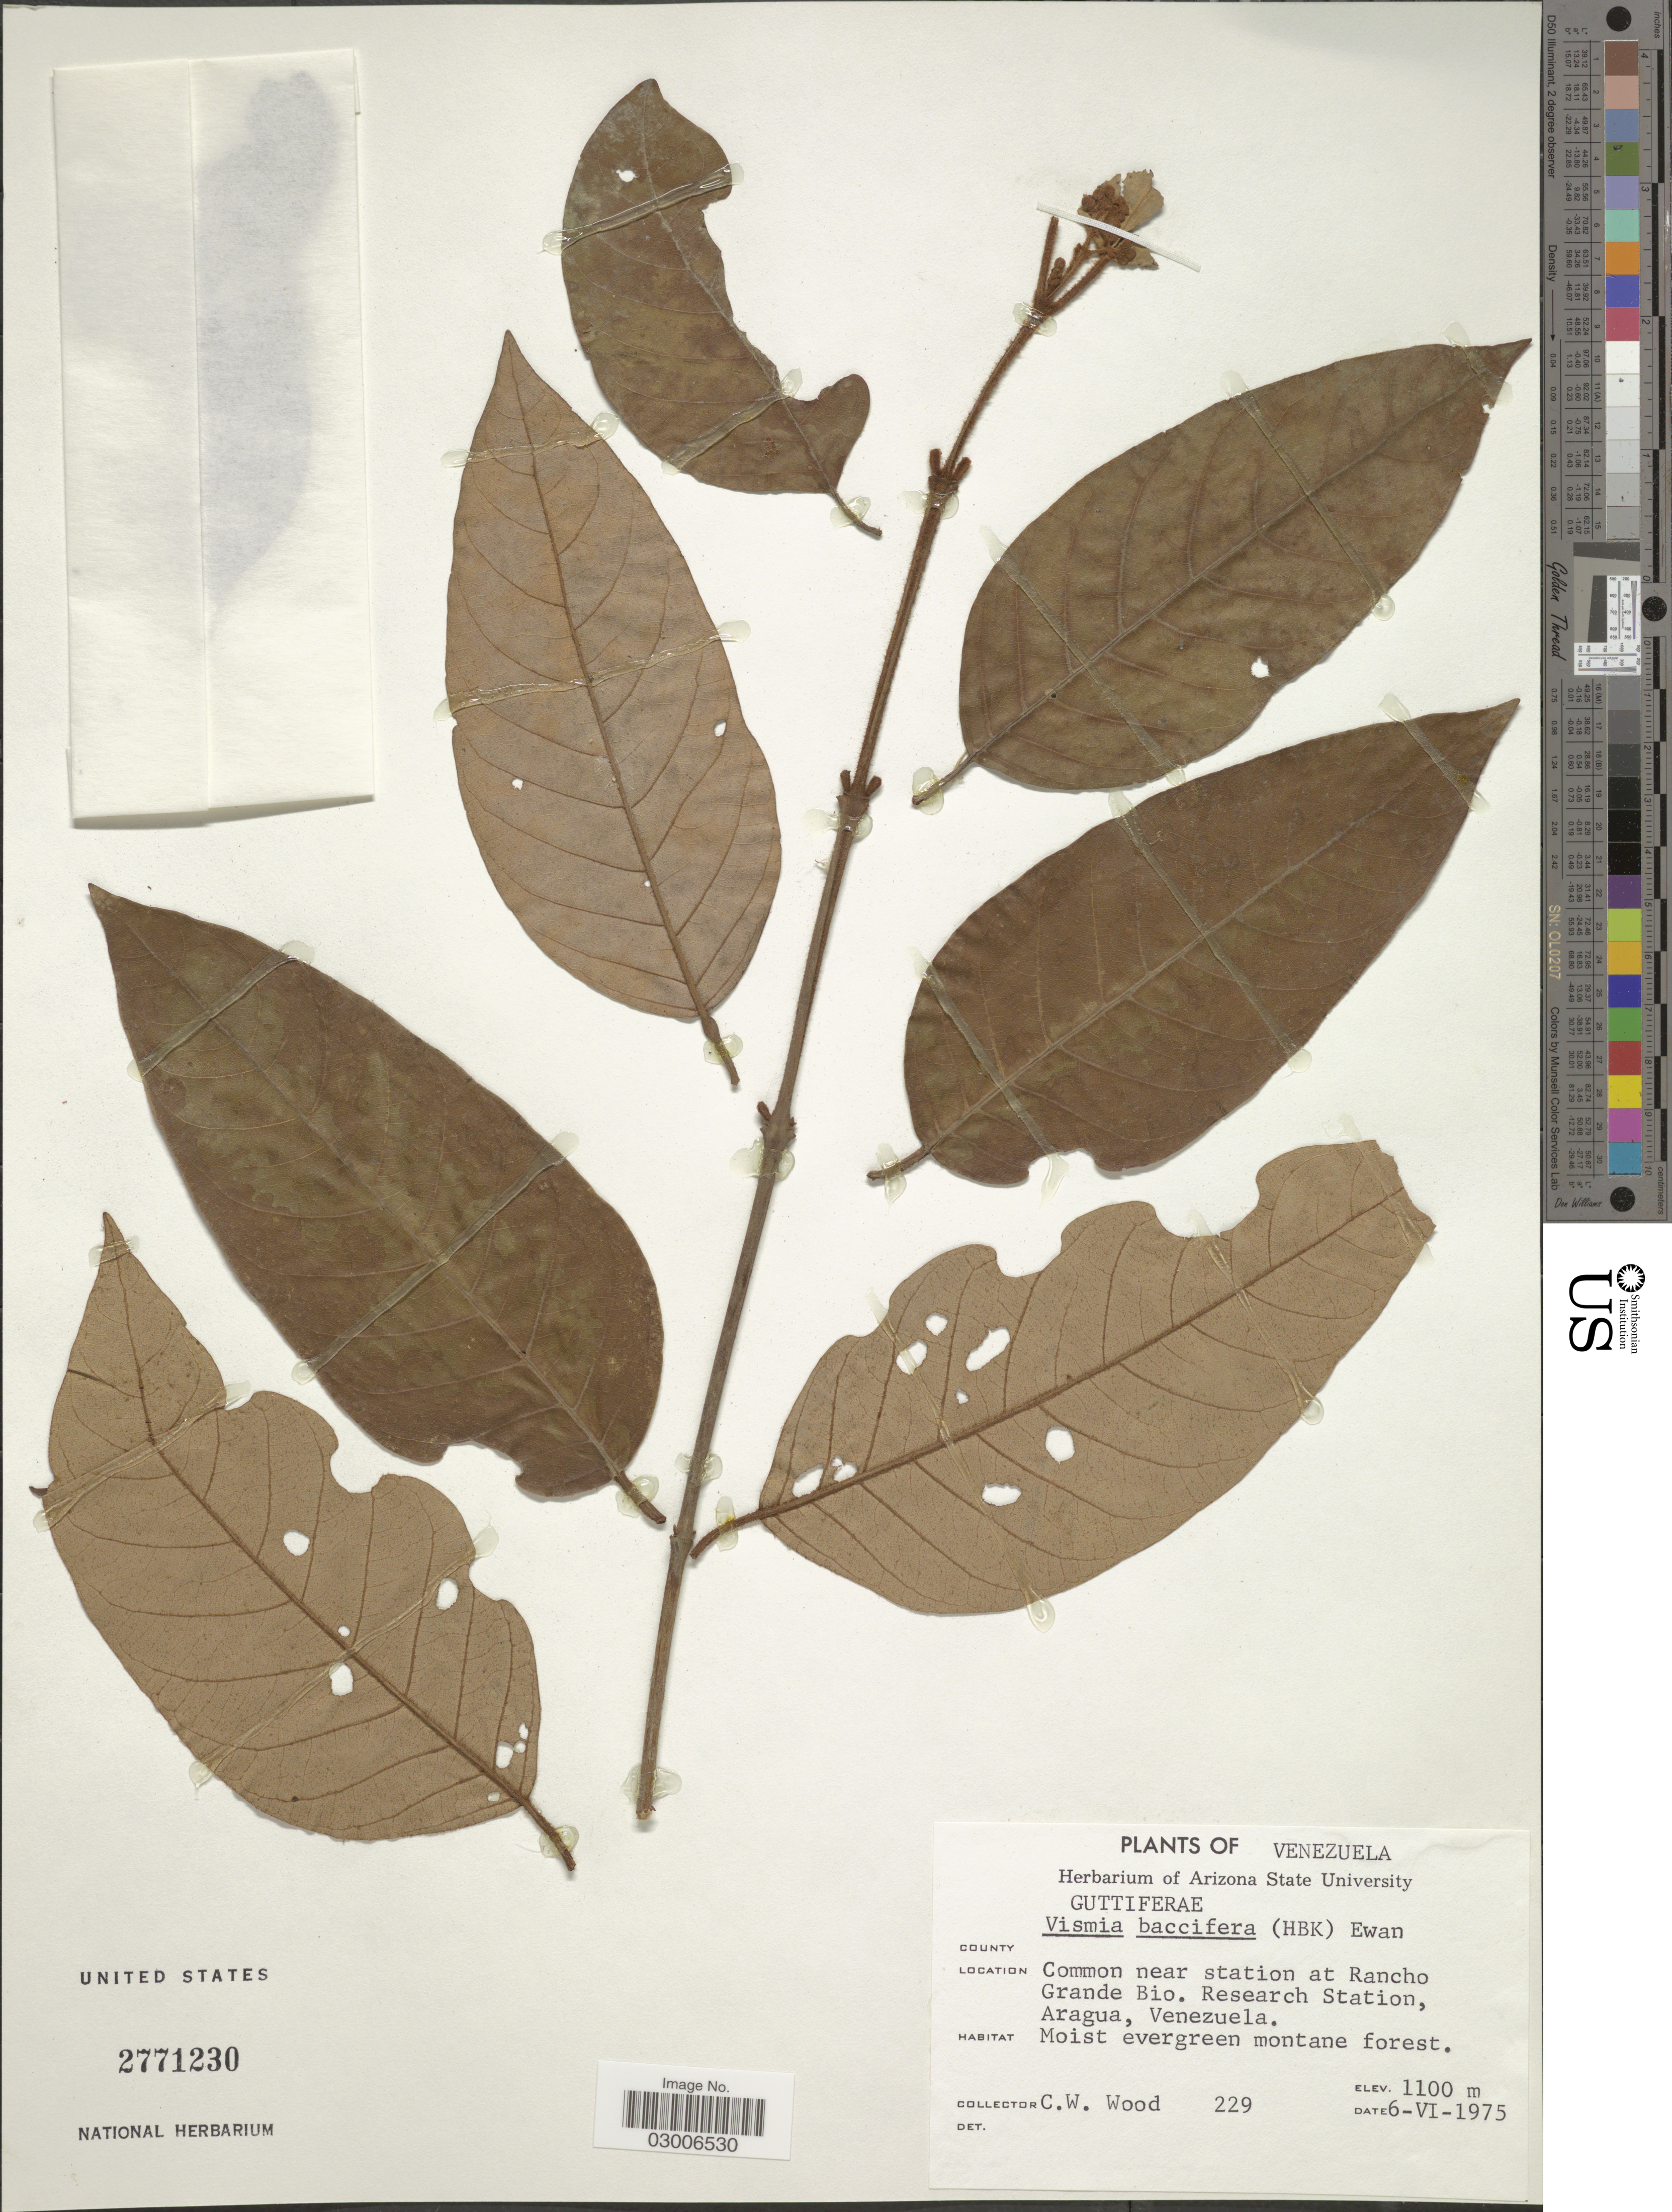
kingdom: Plantae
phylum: Tracheophyta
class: Magnoliopsida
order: Malpighiales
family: Hypericaceae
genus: Vismia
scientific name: Vismia baccifera subsp. baccifera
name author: (L.) Triana & Planch.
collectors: C. Wood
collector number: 229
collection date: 1975-06-06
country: Venezuela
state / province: Aragua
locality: Common near station at Rancho Grande Bio. Research Station.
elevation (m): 1100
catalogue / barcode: US 2771230